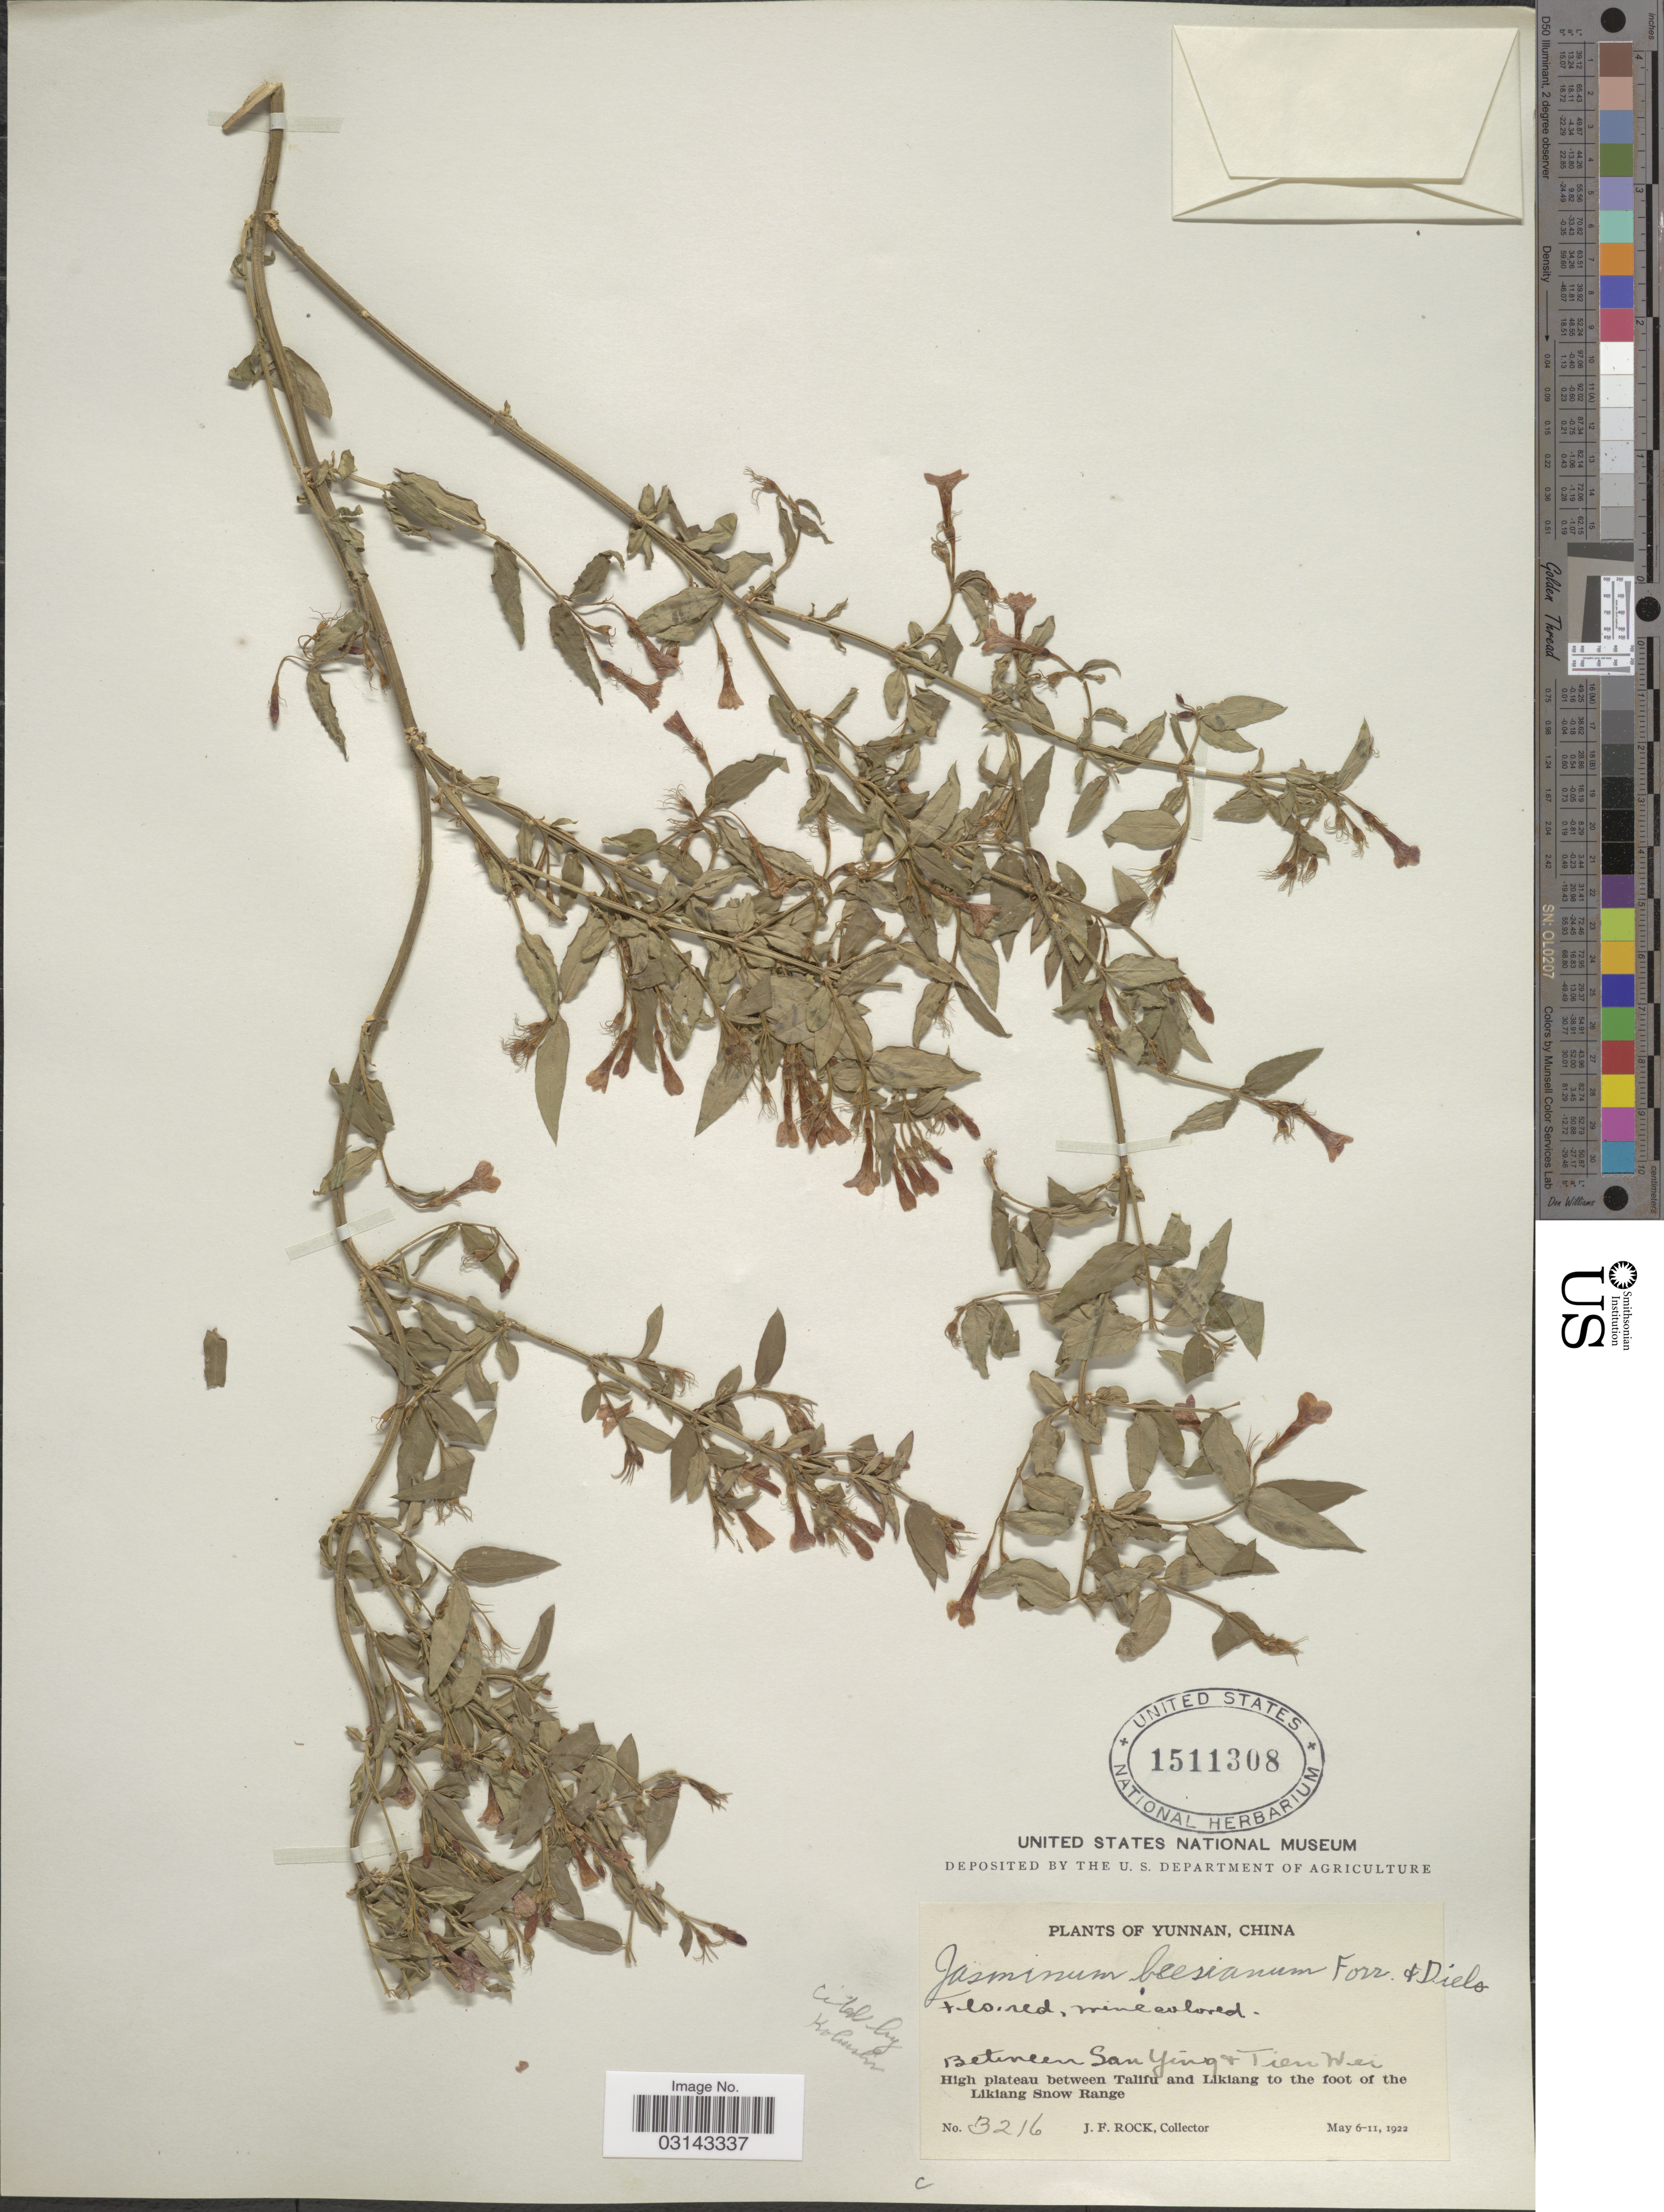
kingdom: Plantae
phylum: Tracheophyta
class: Magnoliopsida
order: Lamiales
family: Oleaceae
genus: Jasminum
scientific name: Jasminum beesianum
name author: Forrest & Diels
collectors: J. Rock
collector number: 3216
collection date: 1922-05-06/1922-05-11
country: China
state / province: Yunnan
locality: Between San Ying & Tien Wei. High plateau between Talifu and Likiang to the foot of the Likiang Snow Range.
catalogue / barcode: US 1511308